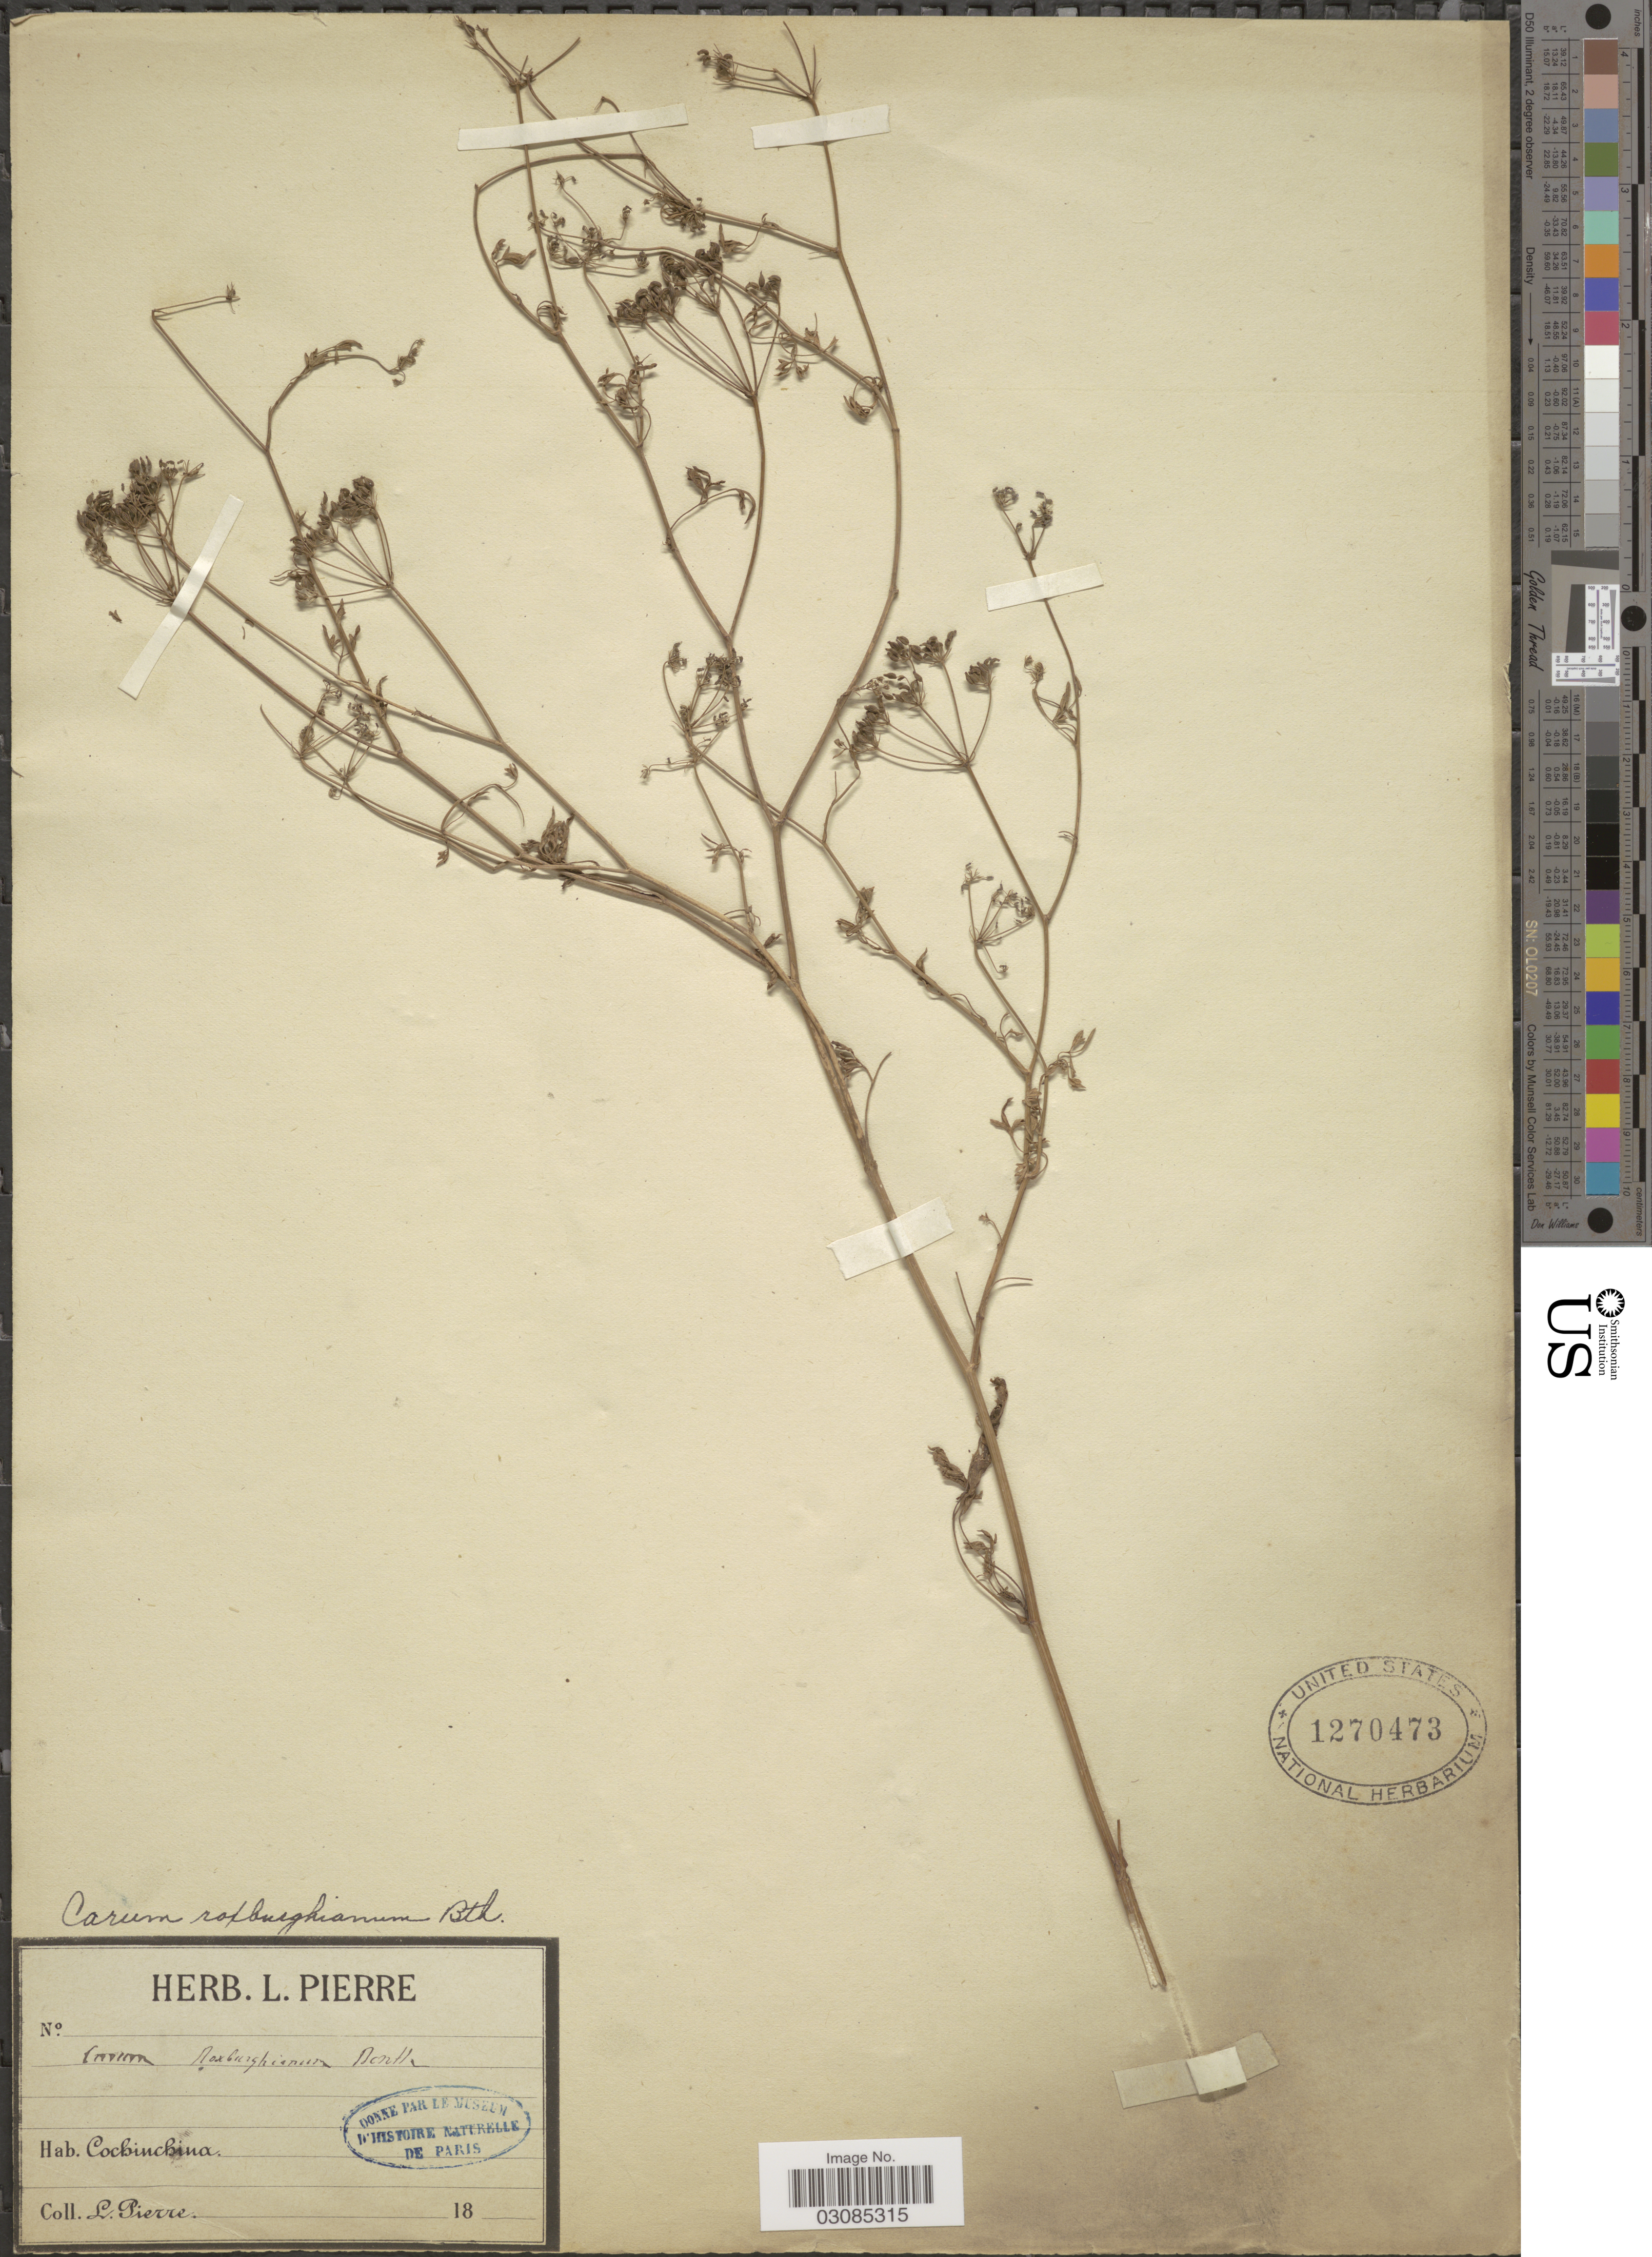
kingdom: Plantae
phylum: Tracheophyta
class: Magnoliopsida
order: Apiales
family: Apiaceae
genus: Carum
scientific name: Carum roxburghianum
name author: (DC.) Kurz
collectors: L. Pierre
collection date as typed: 18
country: Vietnam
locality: Cochinchina.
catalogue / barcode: US 1270473